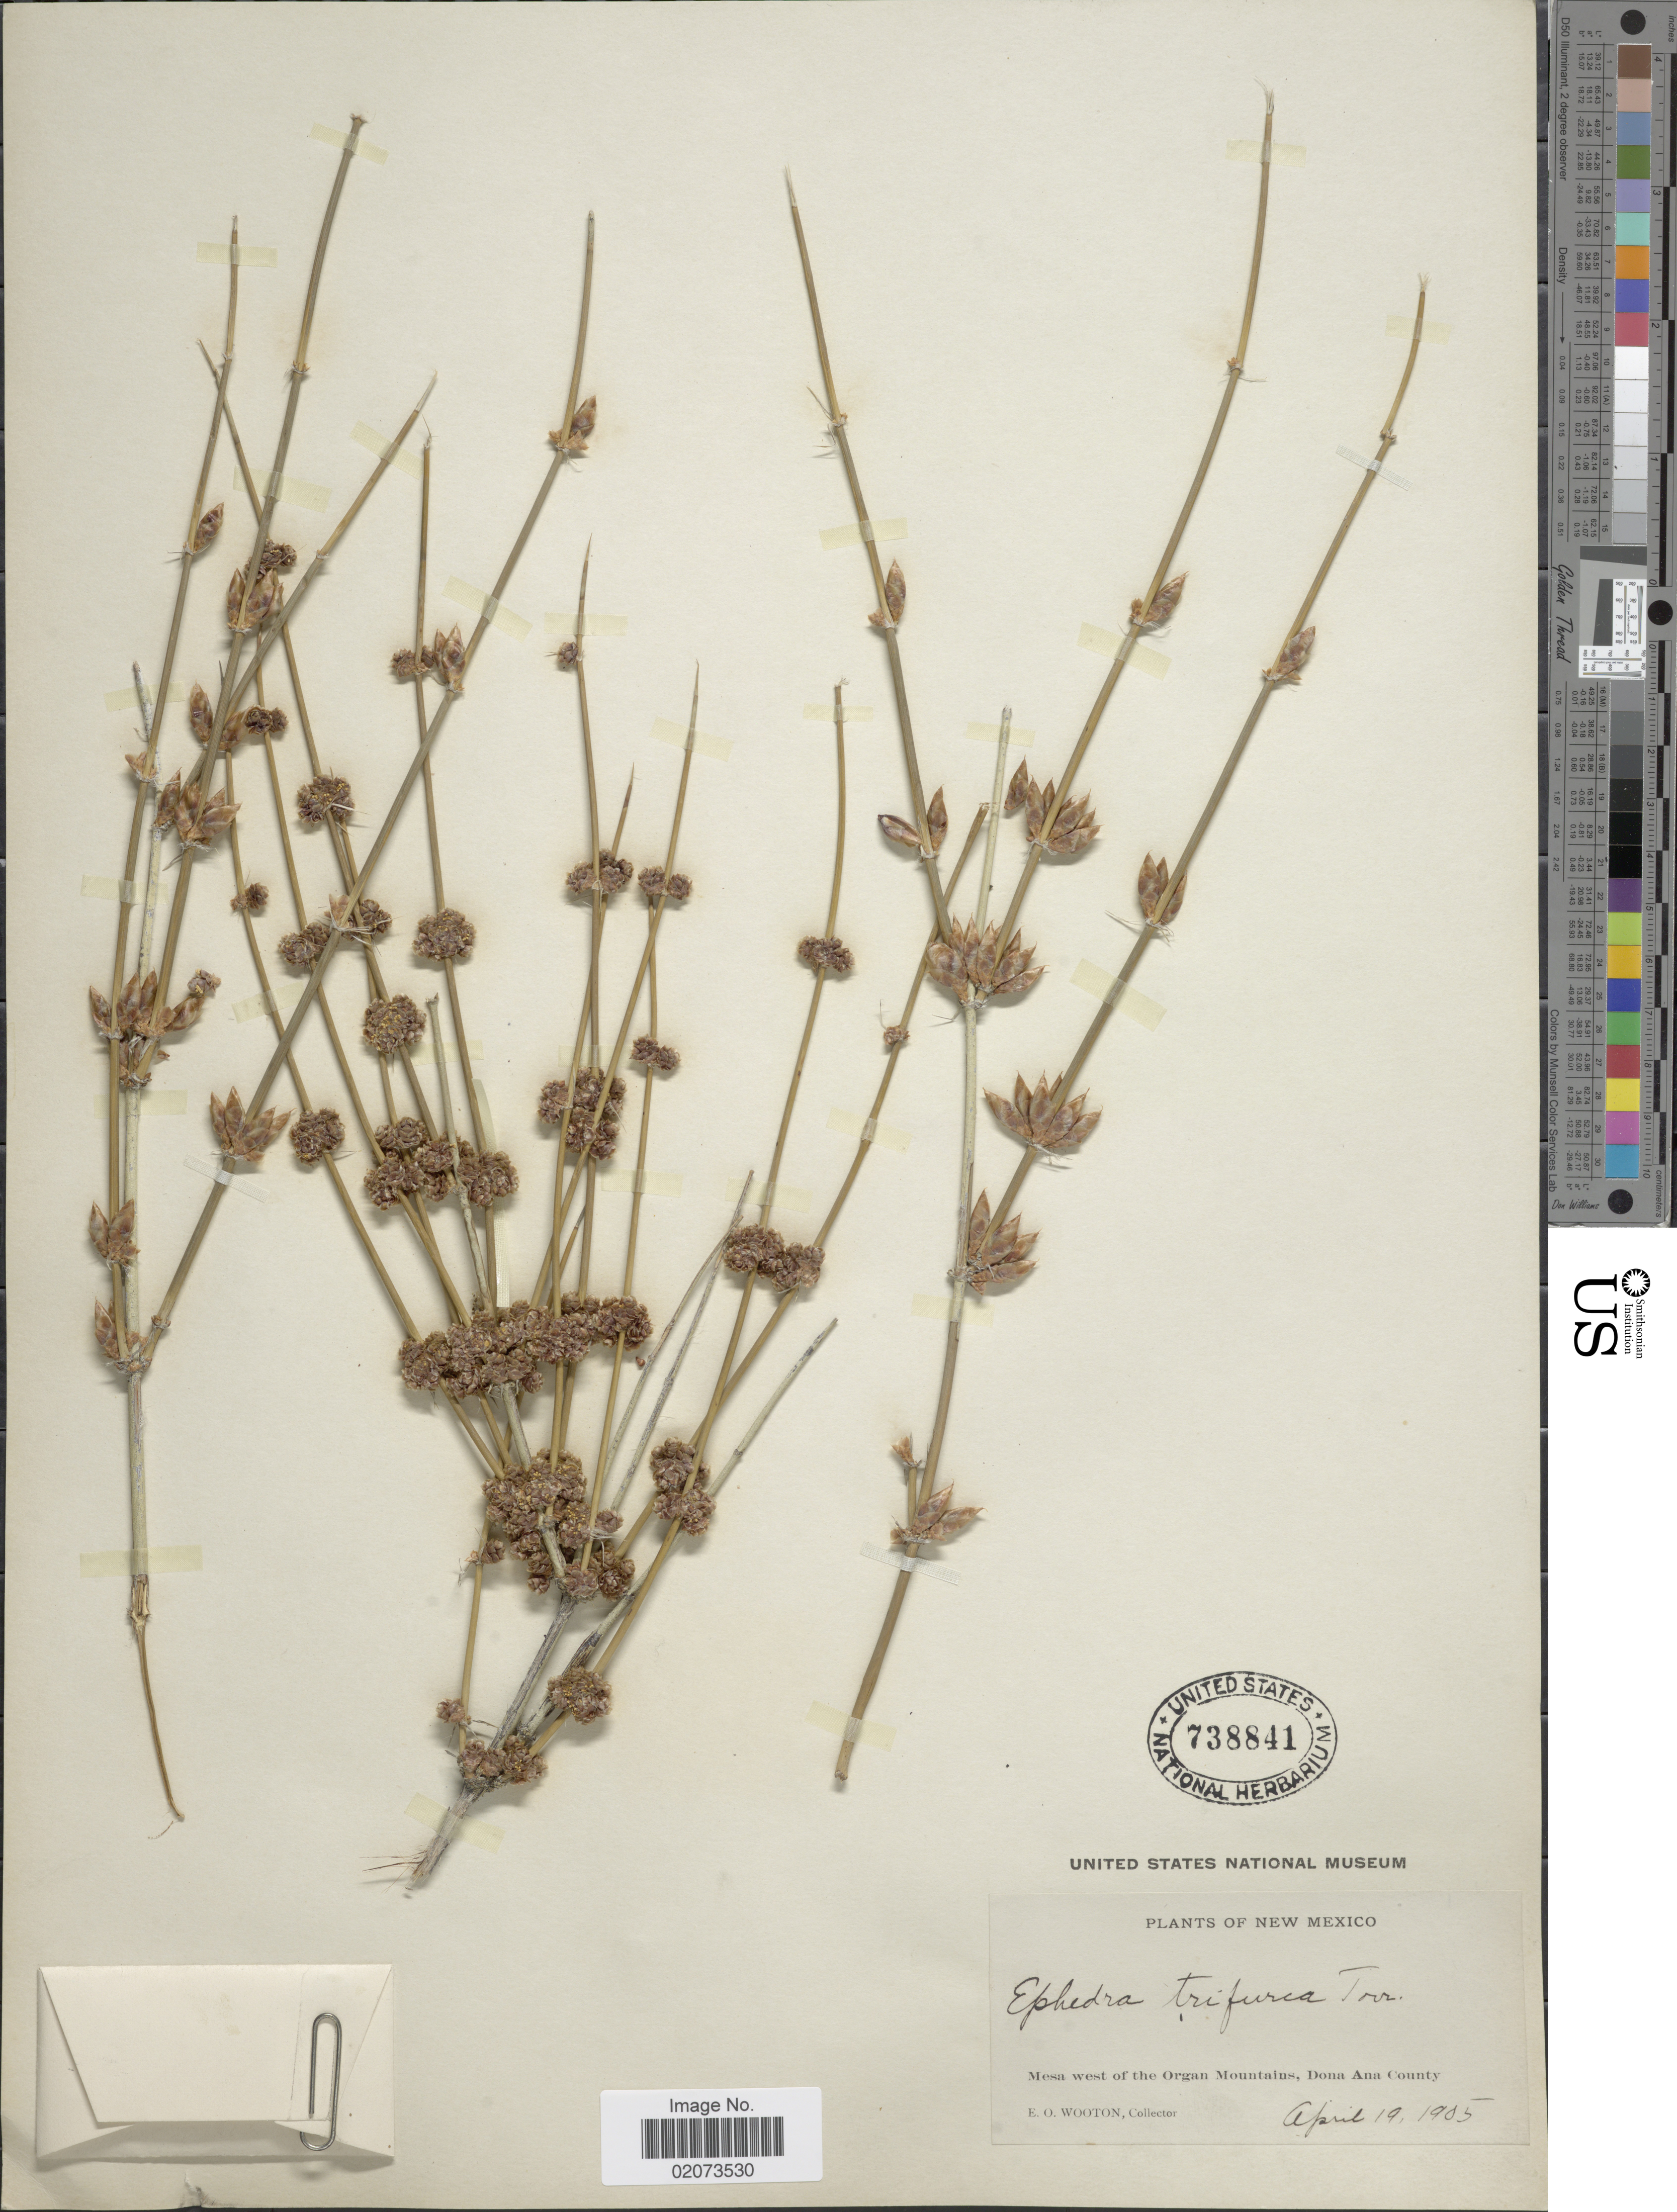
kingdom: Plantae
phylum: Tracheophyta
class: Gnetopsida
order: Ephedrales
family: Ephedraceae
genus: Ephedra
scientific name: Ephedra trifurca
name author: Torr. ex S. Watson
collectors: E. O. Wooton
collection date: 1905-04-19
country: United States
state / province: New Mexico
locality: Mesa west of the Organ Mountains, Dona Ana County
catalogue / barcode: US 738841